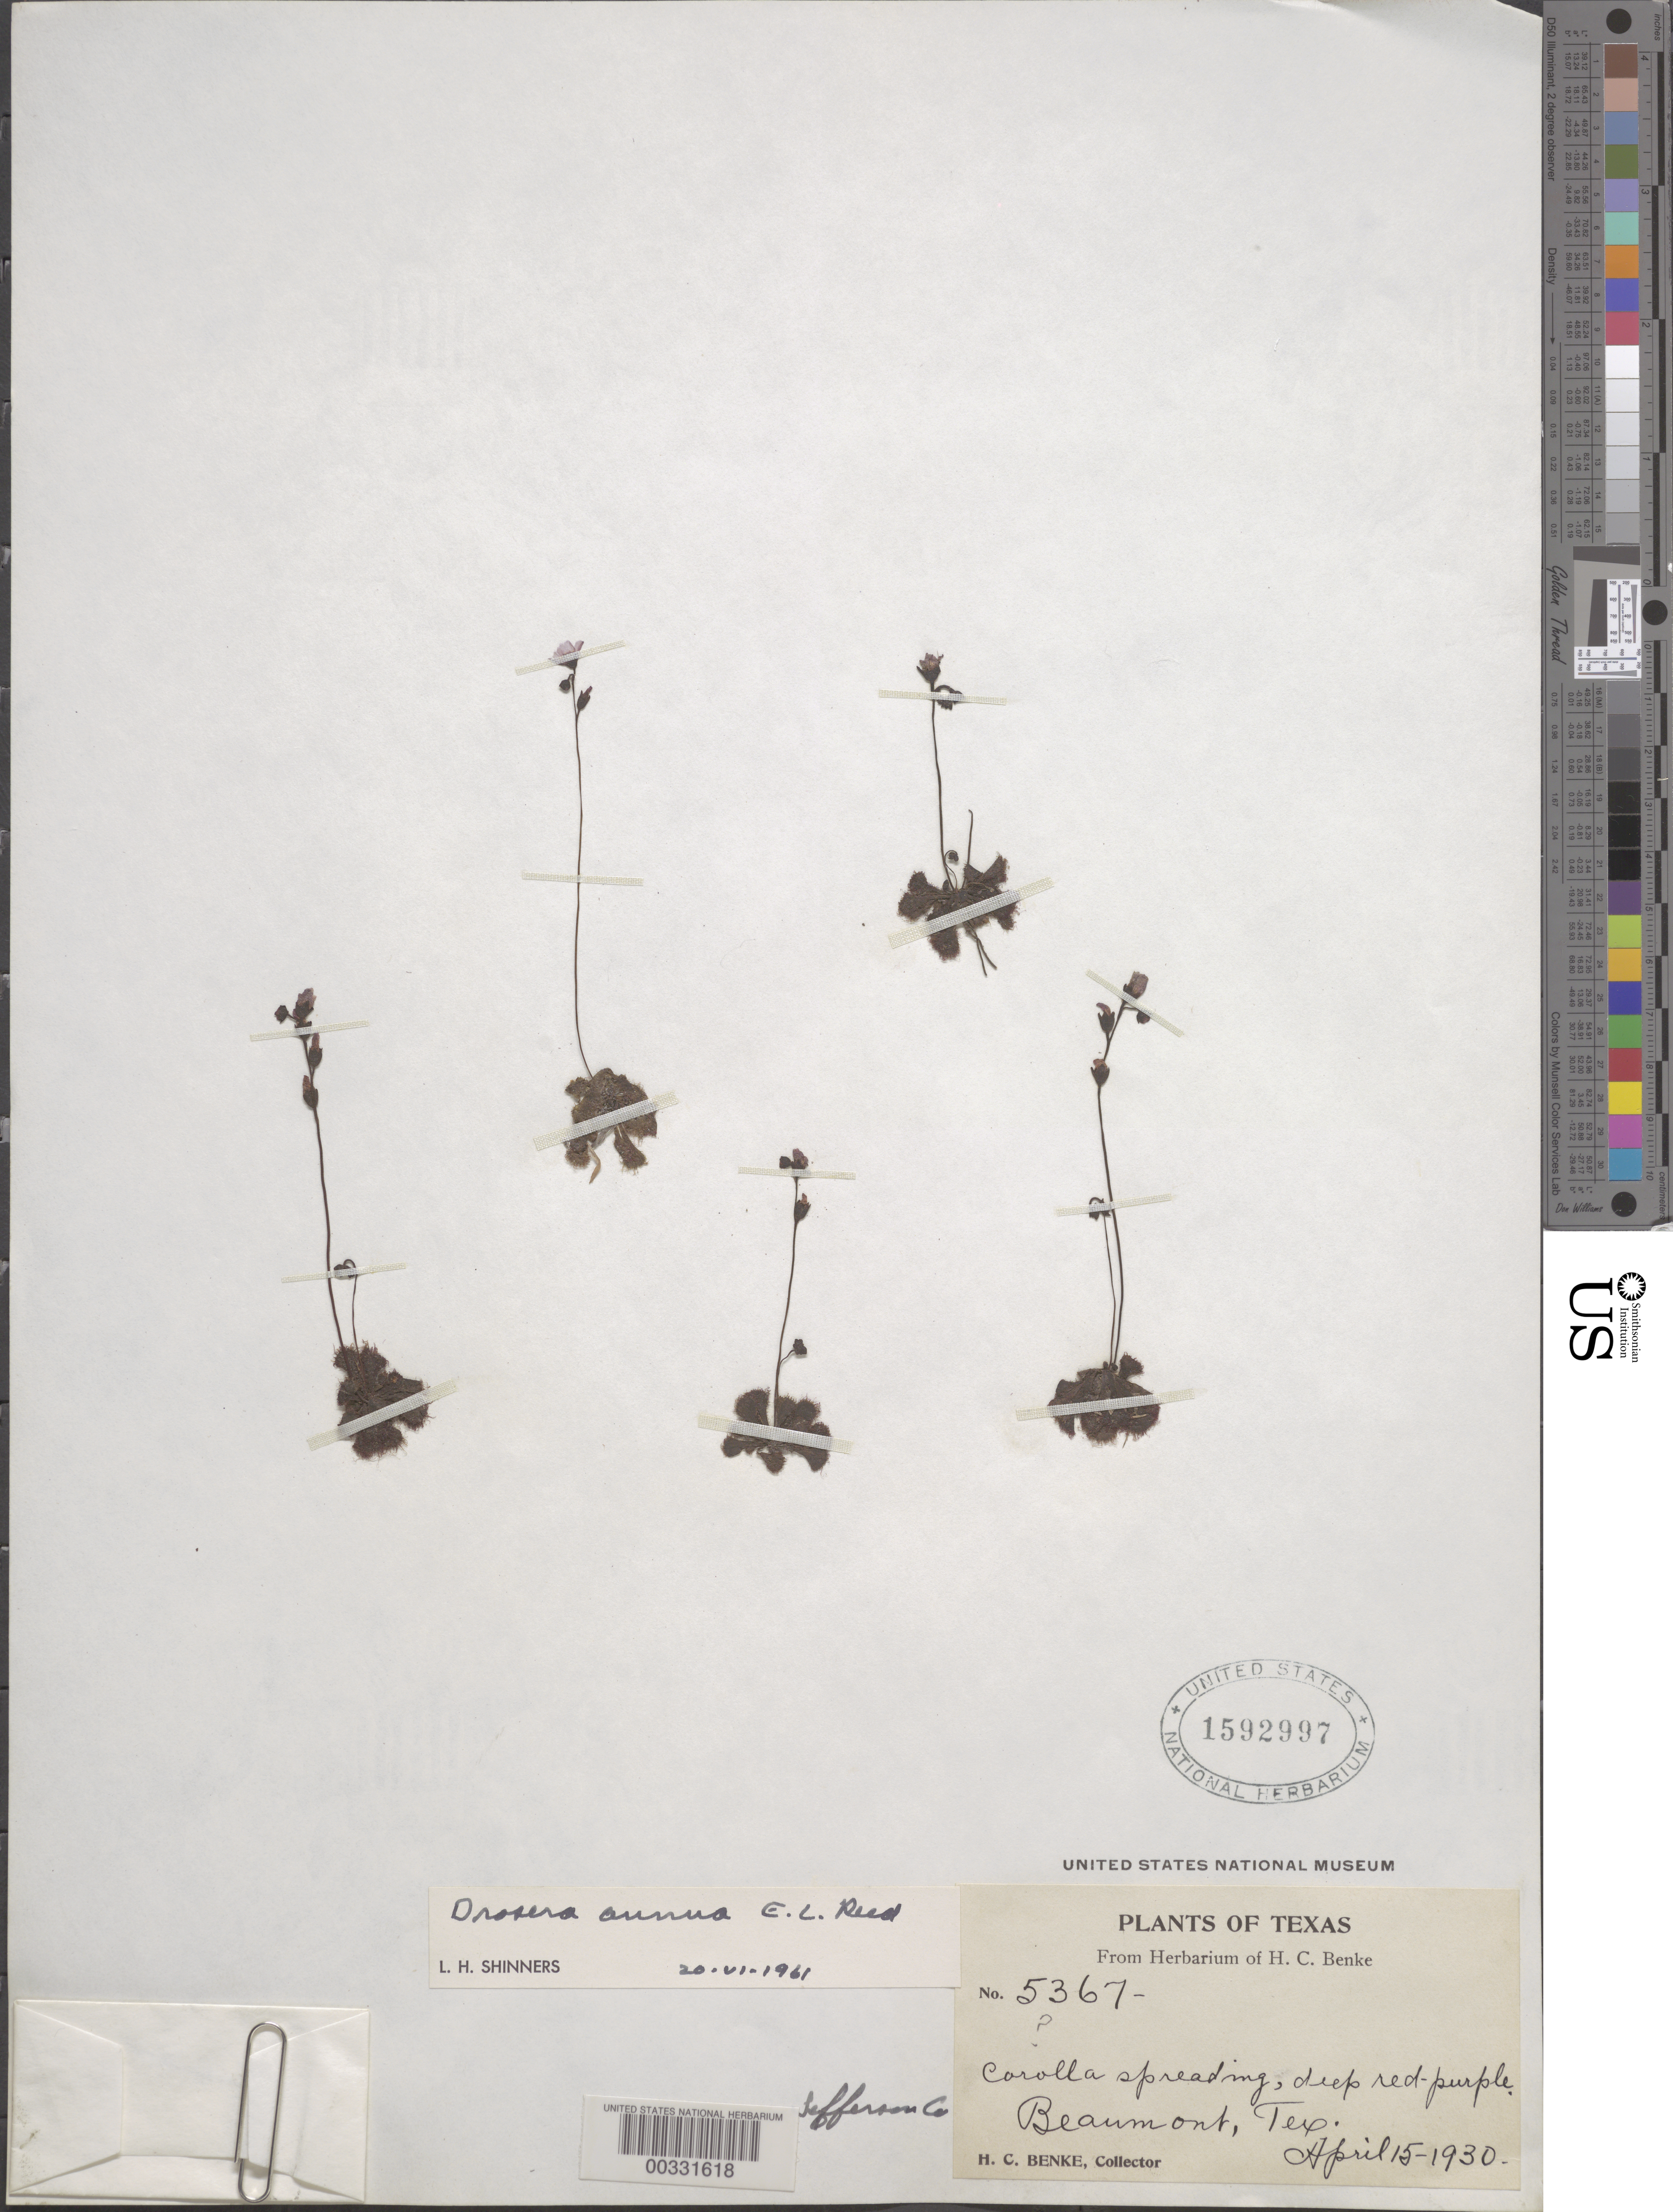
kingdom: Plantae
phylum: Tracheophyta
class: Magnoliopsida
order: Caryophyllales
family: Droseraceae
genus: Drosera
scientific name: Drosera annua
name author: E.L. Reed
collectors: H. Benke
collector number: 5367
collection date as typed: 15 Apr 1930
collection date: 1930-04-15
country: United States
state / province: Texas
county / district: Jefferson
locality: Beaumont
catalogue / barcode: US 1592997